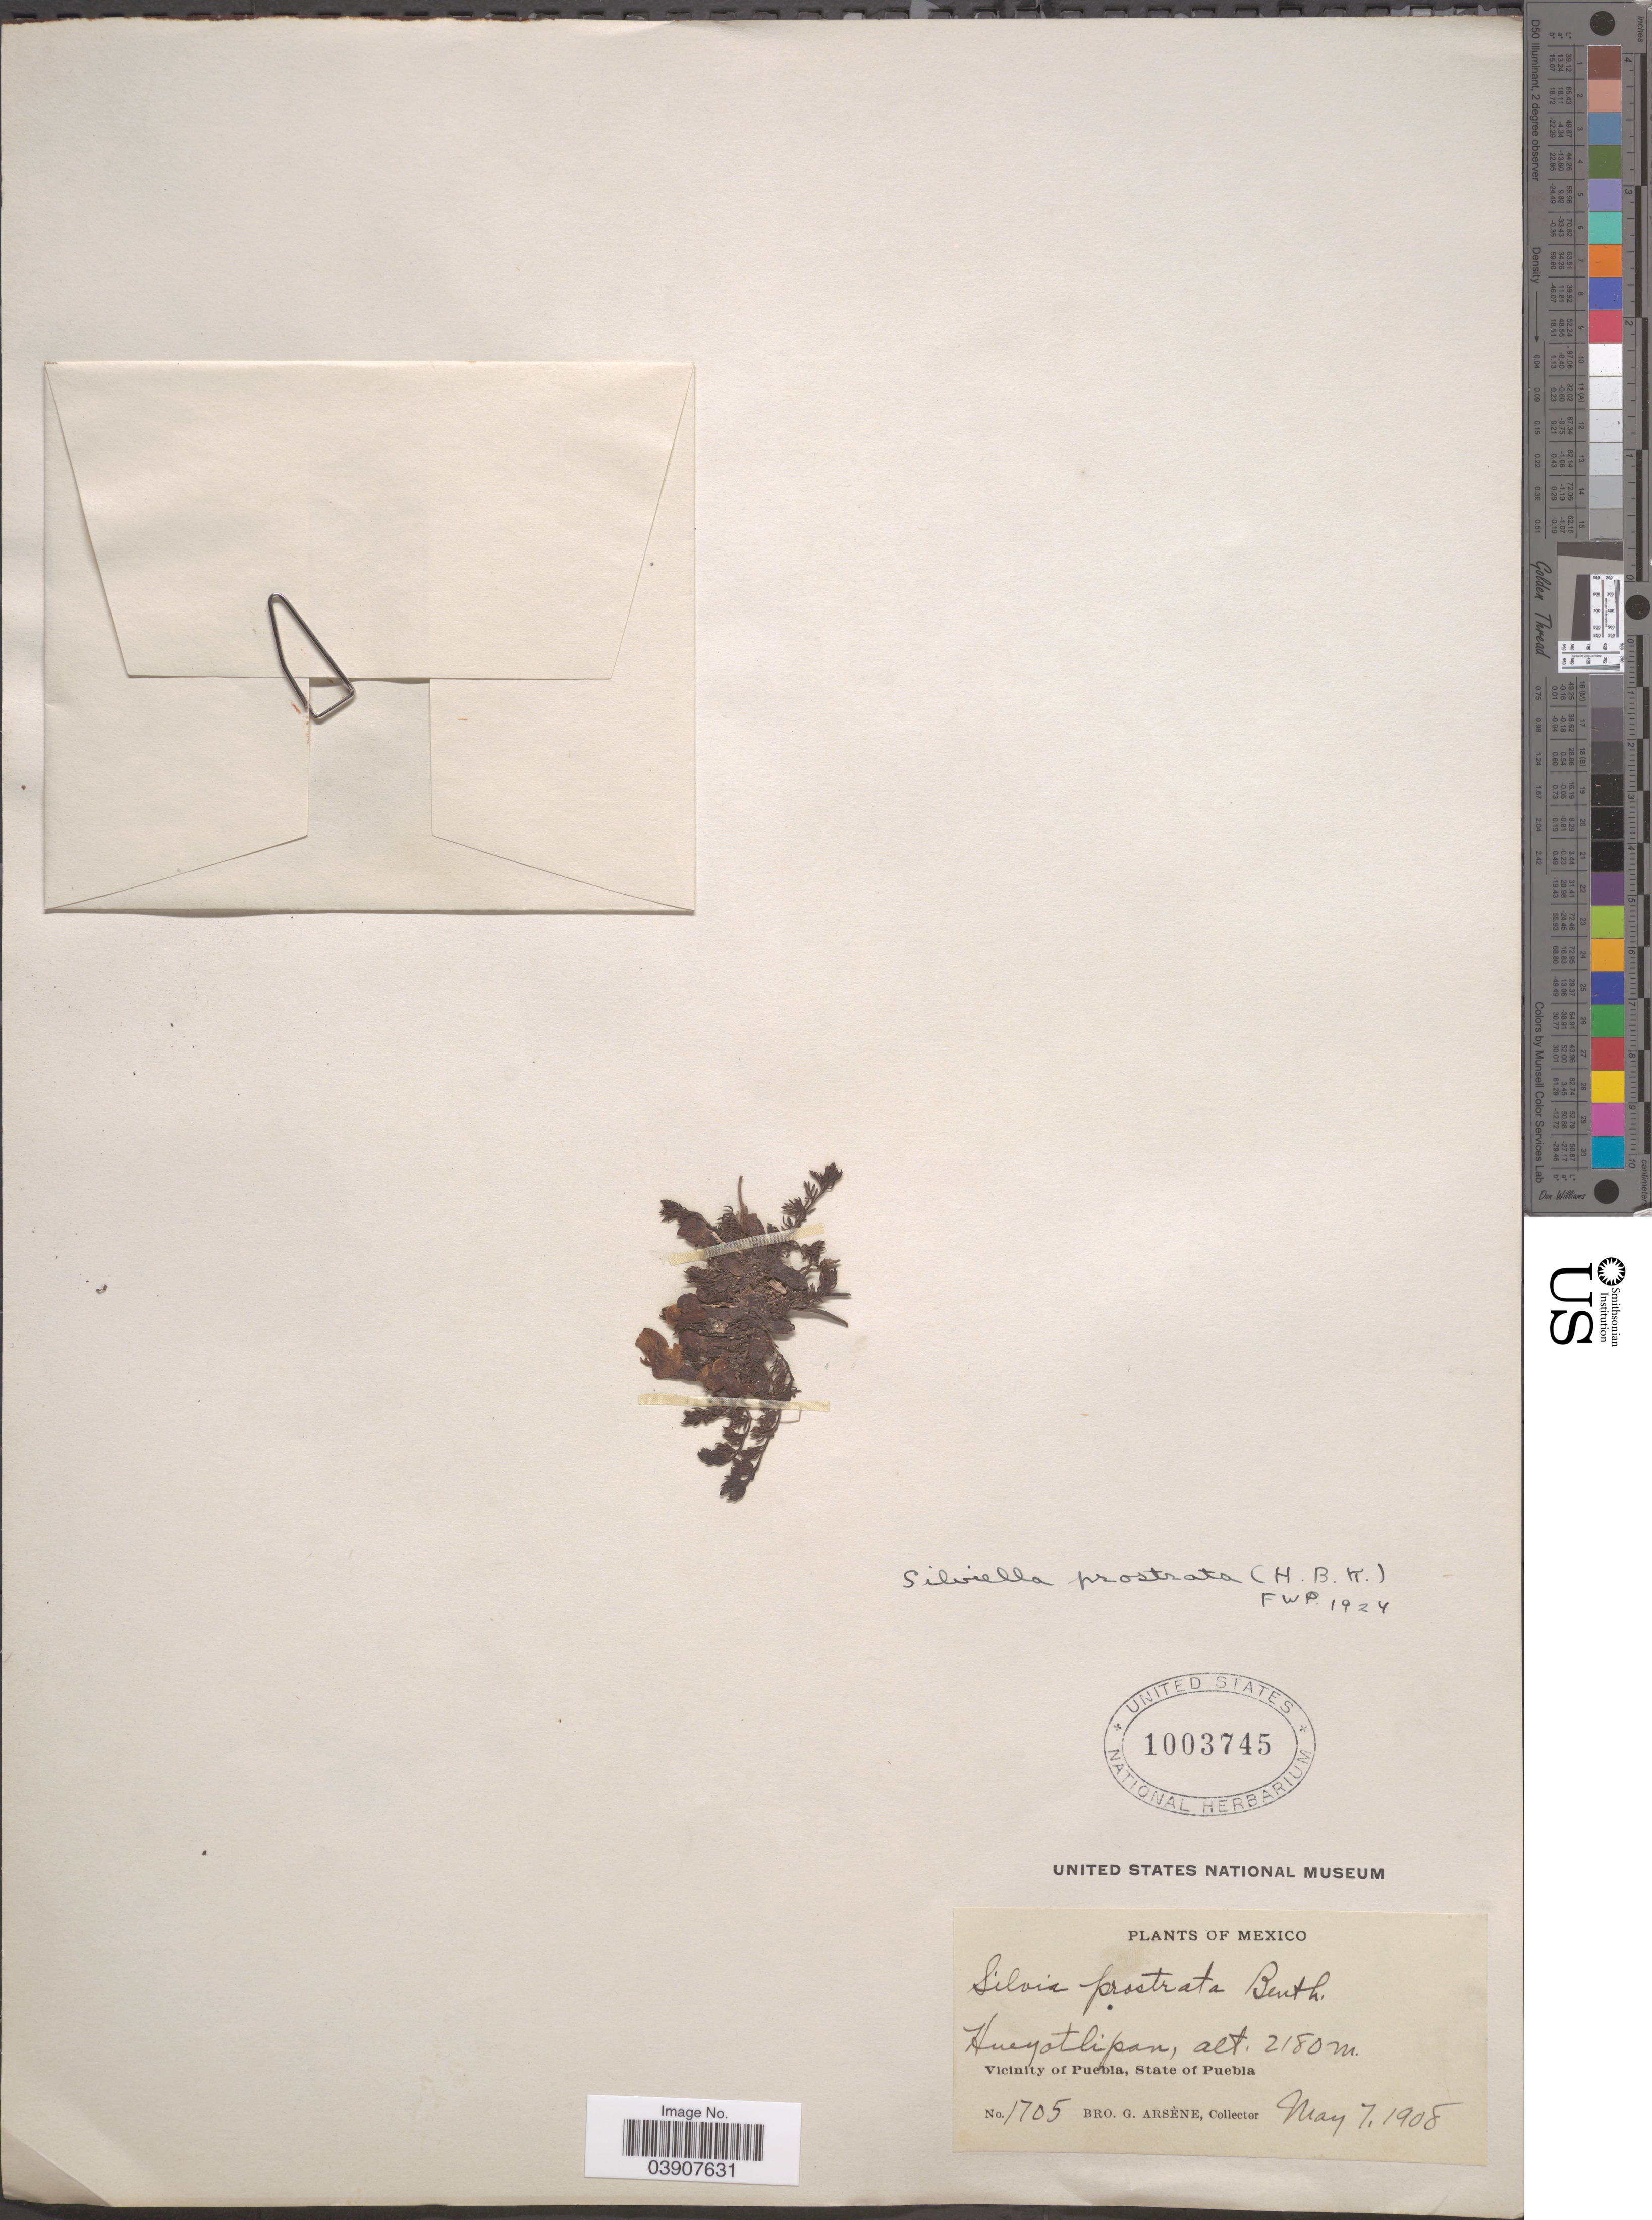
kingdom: Plantae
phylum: Tracheophyta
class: Magnoliopsida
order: Lamiales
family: Orobanchaceae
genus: Silvia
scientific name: Silvia prostrata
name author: (Kunth) Benth.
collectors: Bro. G. Arsène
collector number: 1705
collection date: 1908-05-07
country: Mexico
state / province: Puebla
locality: Hueyotlipan, Vicinity of Puebla.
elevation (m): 2180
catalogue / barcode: US 1003745